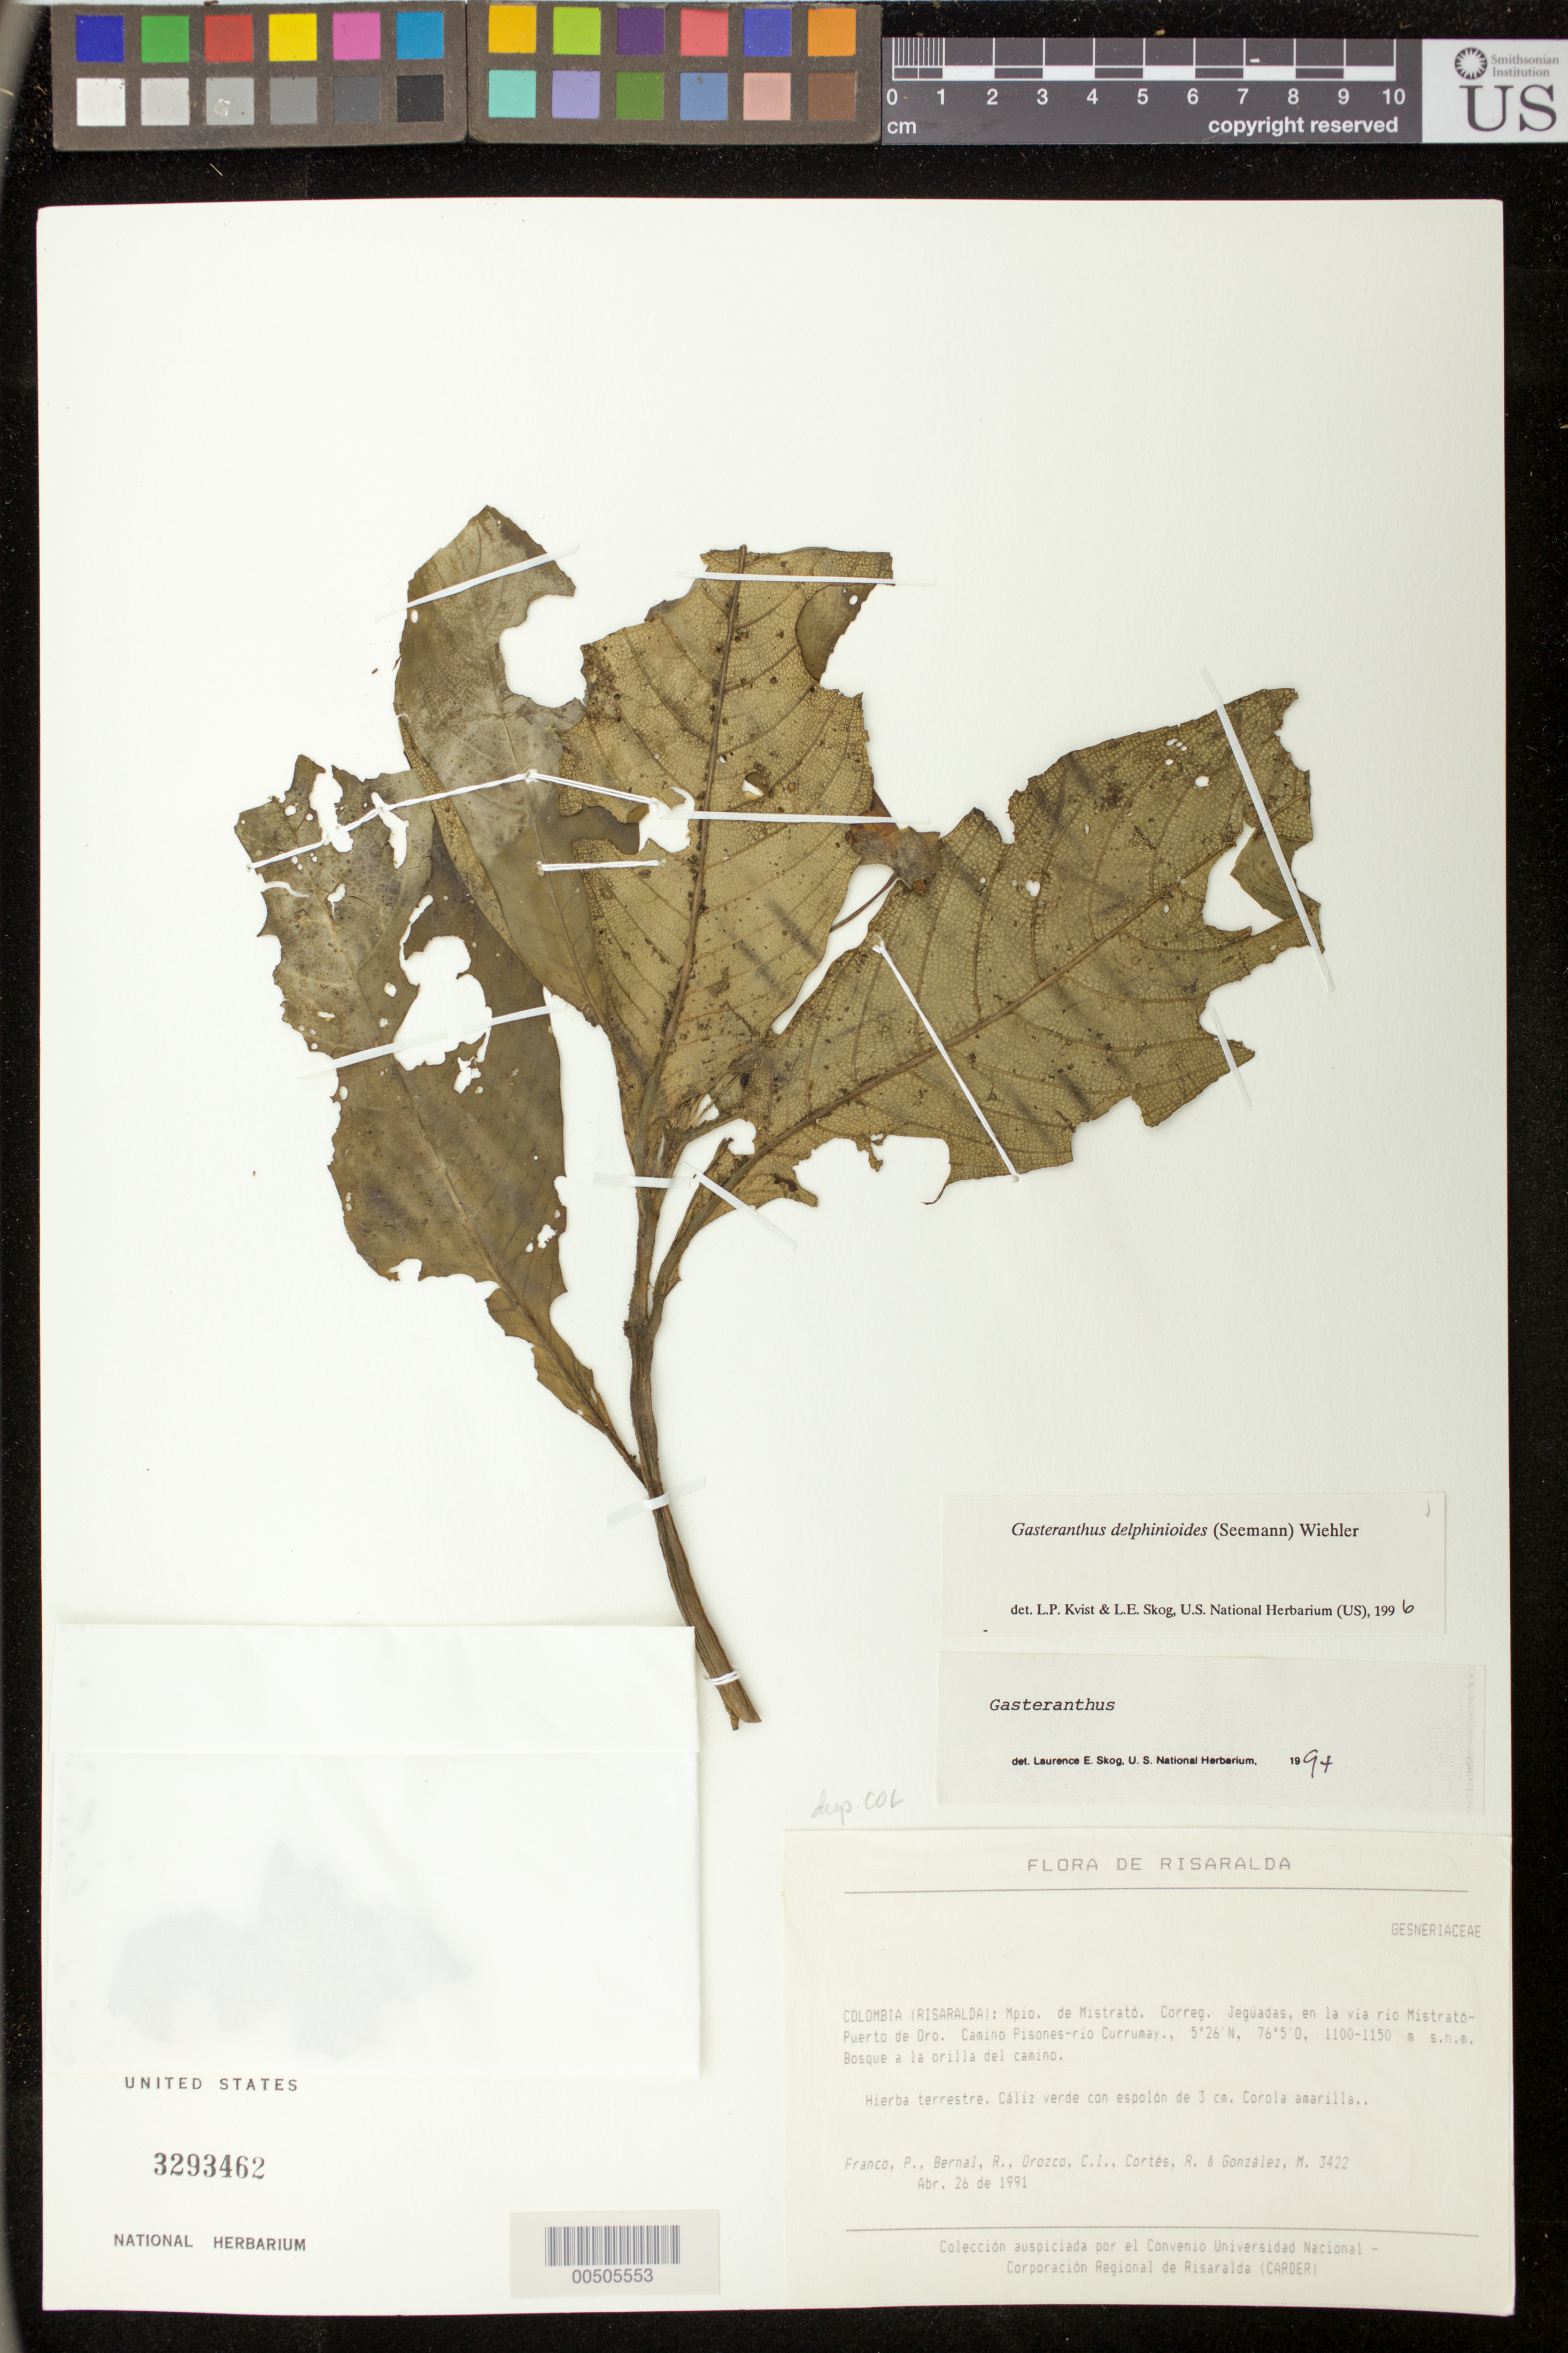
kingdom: Plantae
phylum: Tracheophyta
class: Magnoliopsida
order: Lamiales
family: Gesneriaceae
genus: Gasteranthus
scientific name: Gasteranthus delphinioides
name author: (Seem.) Wiehler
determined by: Skog, Laurence E.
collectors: P. Franco Roselli, R. Bernal, C. I. Orozco, R. Cortés & M. Gonzalez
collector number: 3422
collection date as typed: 26 Apr 1991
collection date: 1991-04-26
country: Colombia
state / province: Risaralda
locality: Mpio. de Mistrató, correg. Jeguadas, en la vía río Mistrató - Puerto de Oro. Camino Pisones - río Currumay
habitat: Bosque a la orilla del camino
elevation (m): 1100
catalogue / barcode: US 3293462